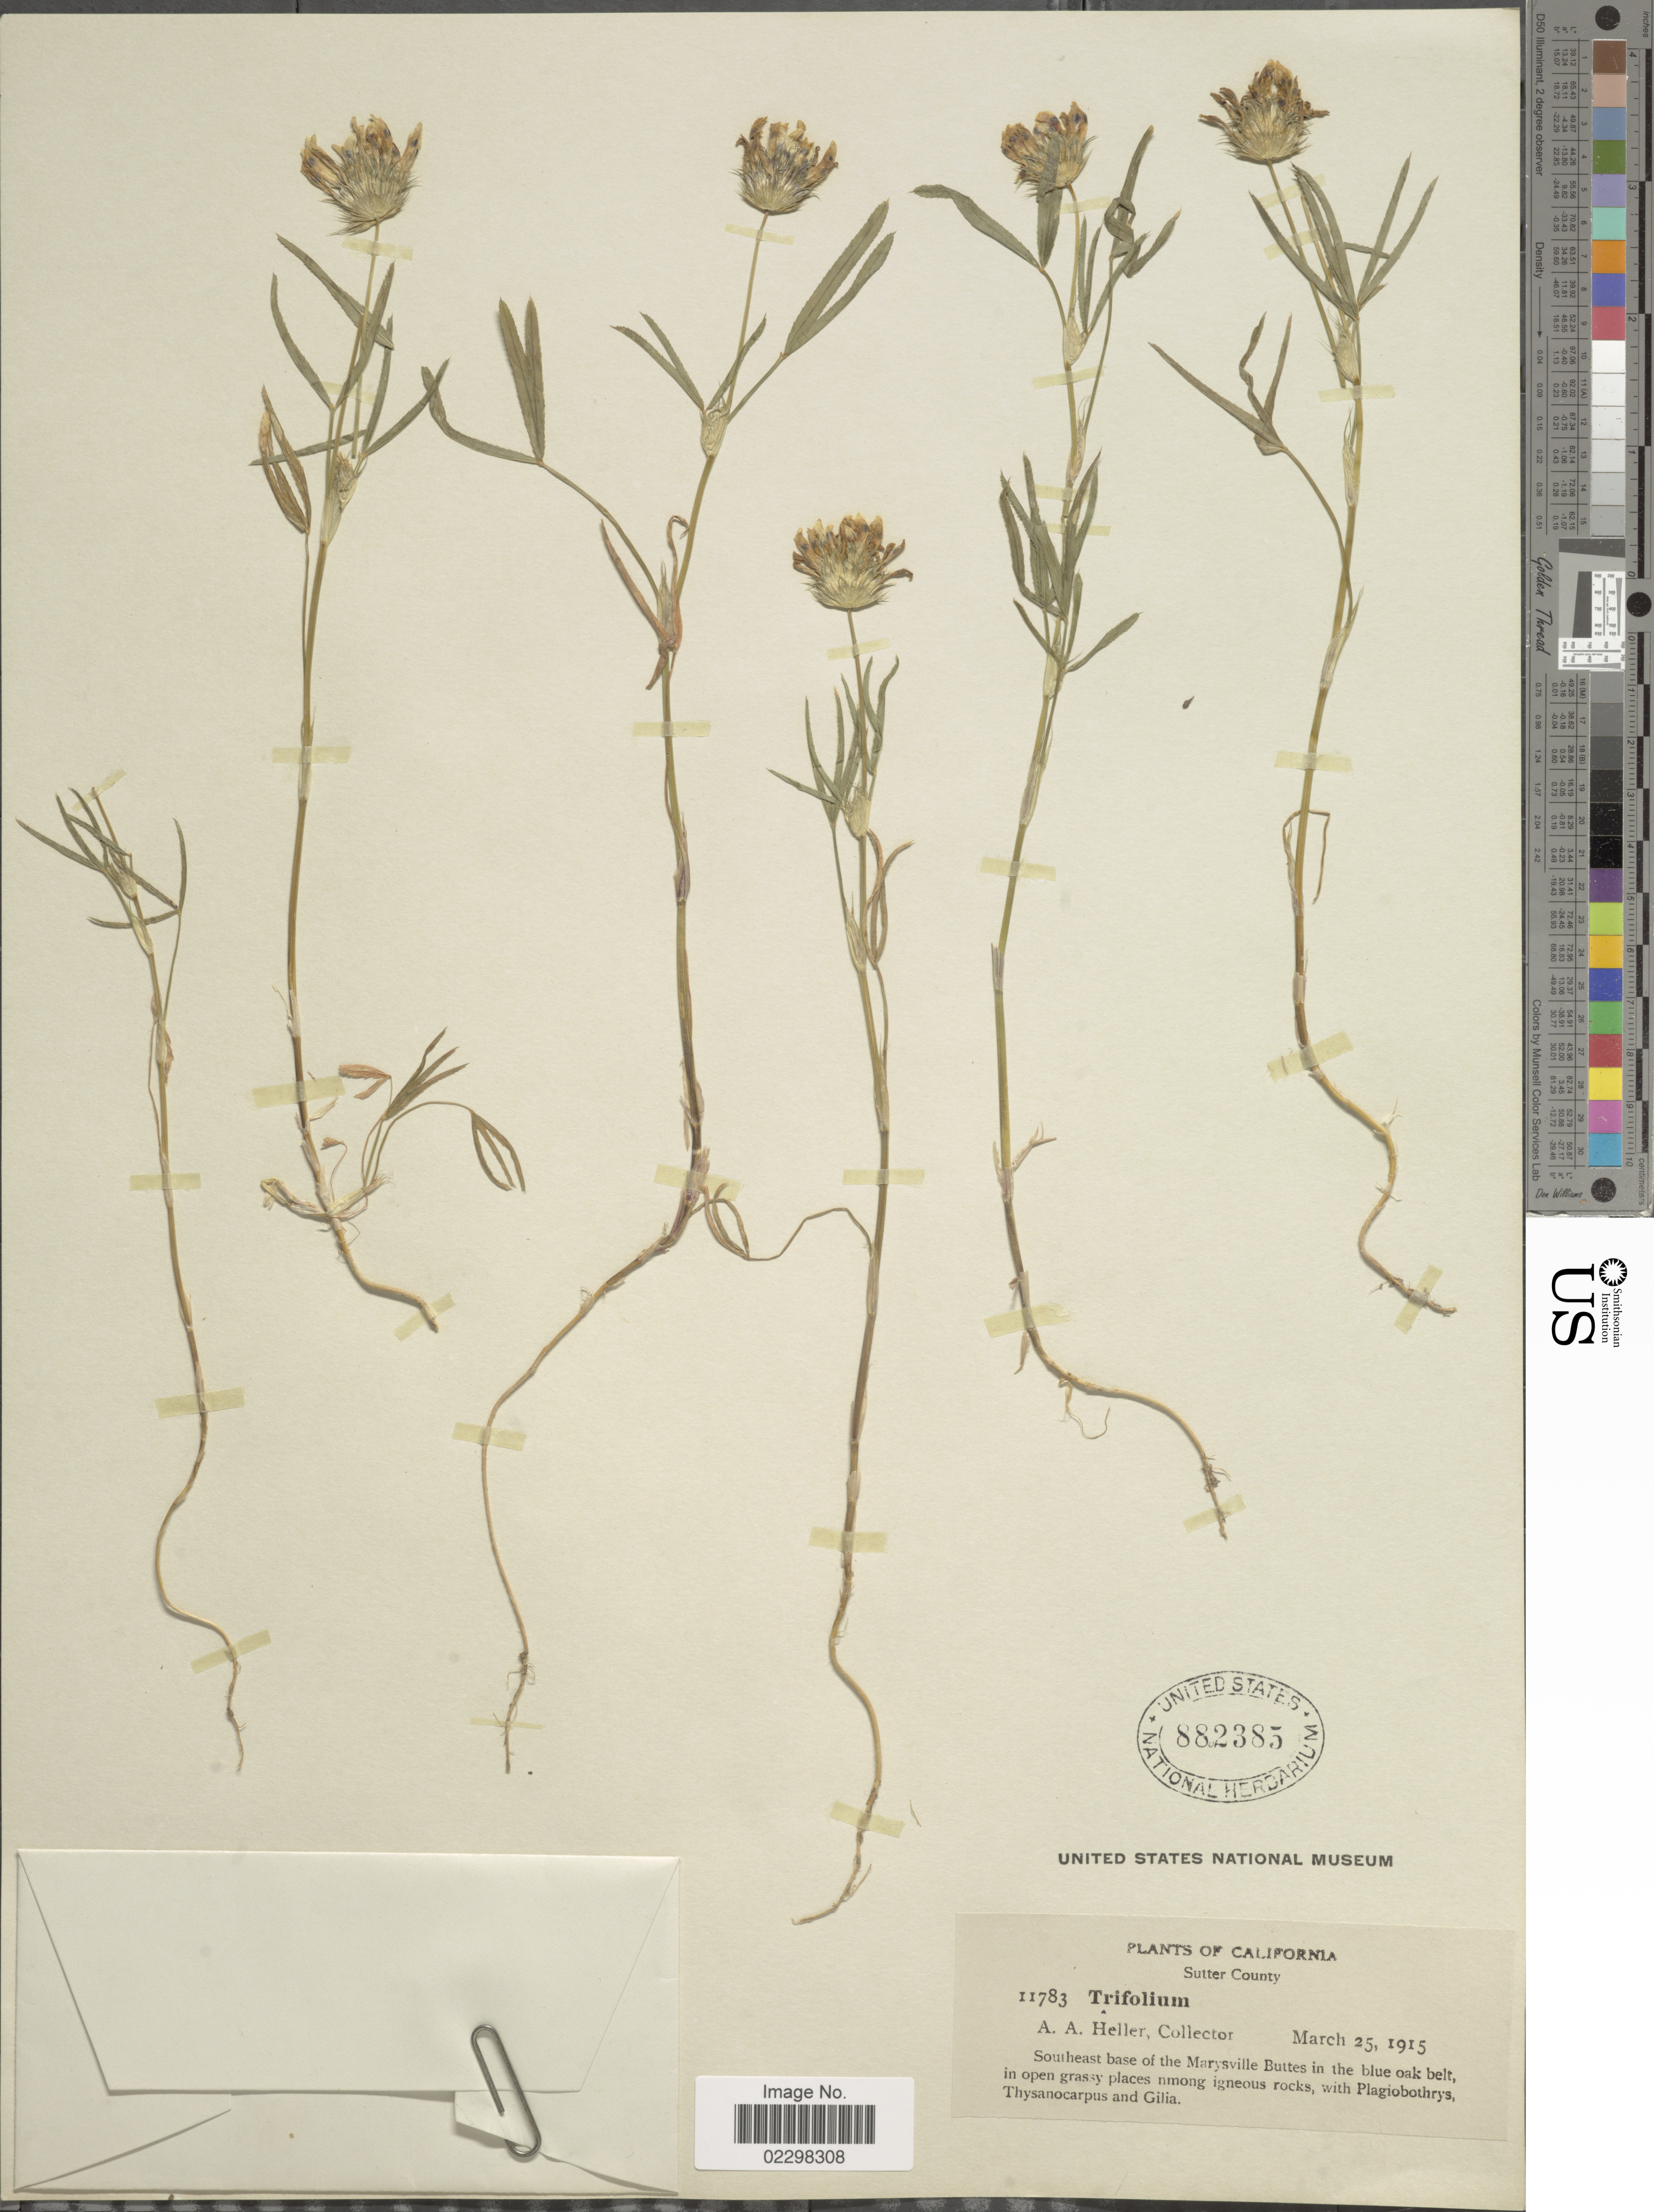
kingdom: Plantae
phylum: Tracheophyta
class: Magnoliopsida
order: Fabales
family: Fabaceae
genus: Trifolium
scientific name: Trifolium tridentatum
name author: Lindl.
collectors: A. A. Heller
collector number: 11783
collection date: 1915-03-25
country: United States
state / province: California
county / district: Sutter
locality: California. Sutter County. Southeast base of the Marysville Buttes in the blue oaks belt in open grassy places.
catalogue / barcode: US 882385